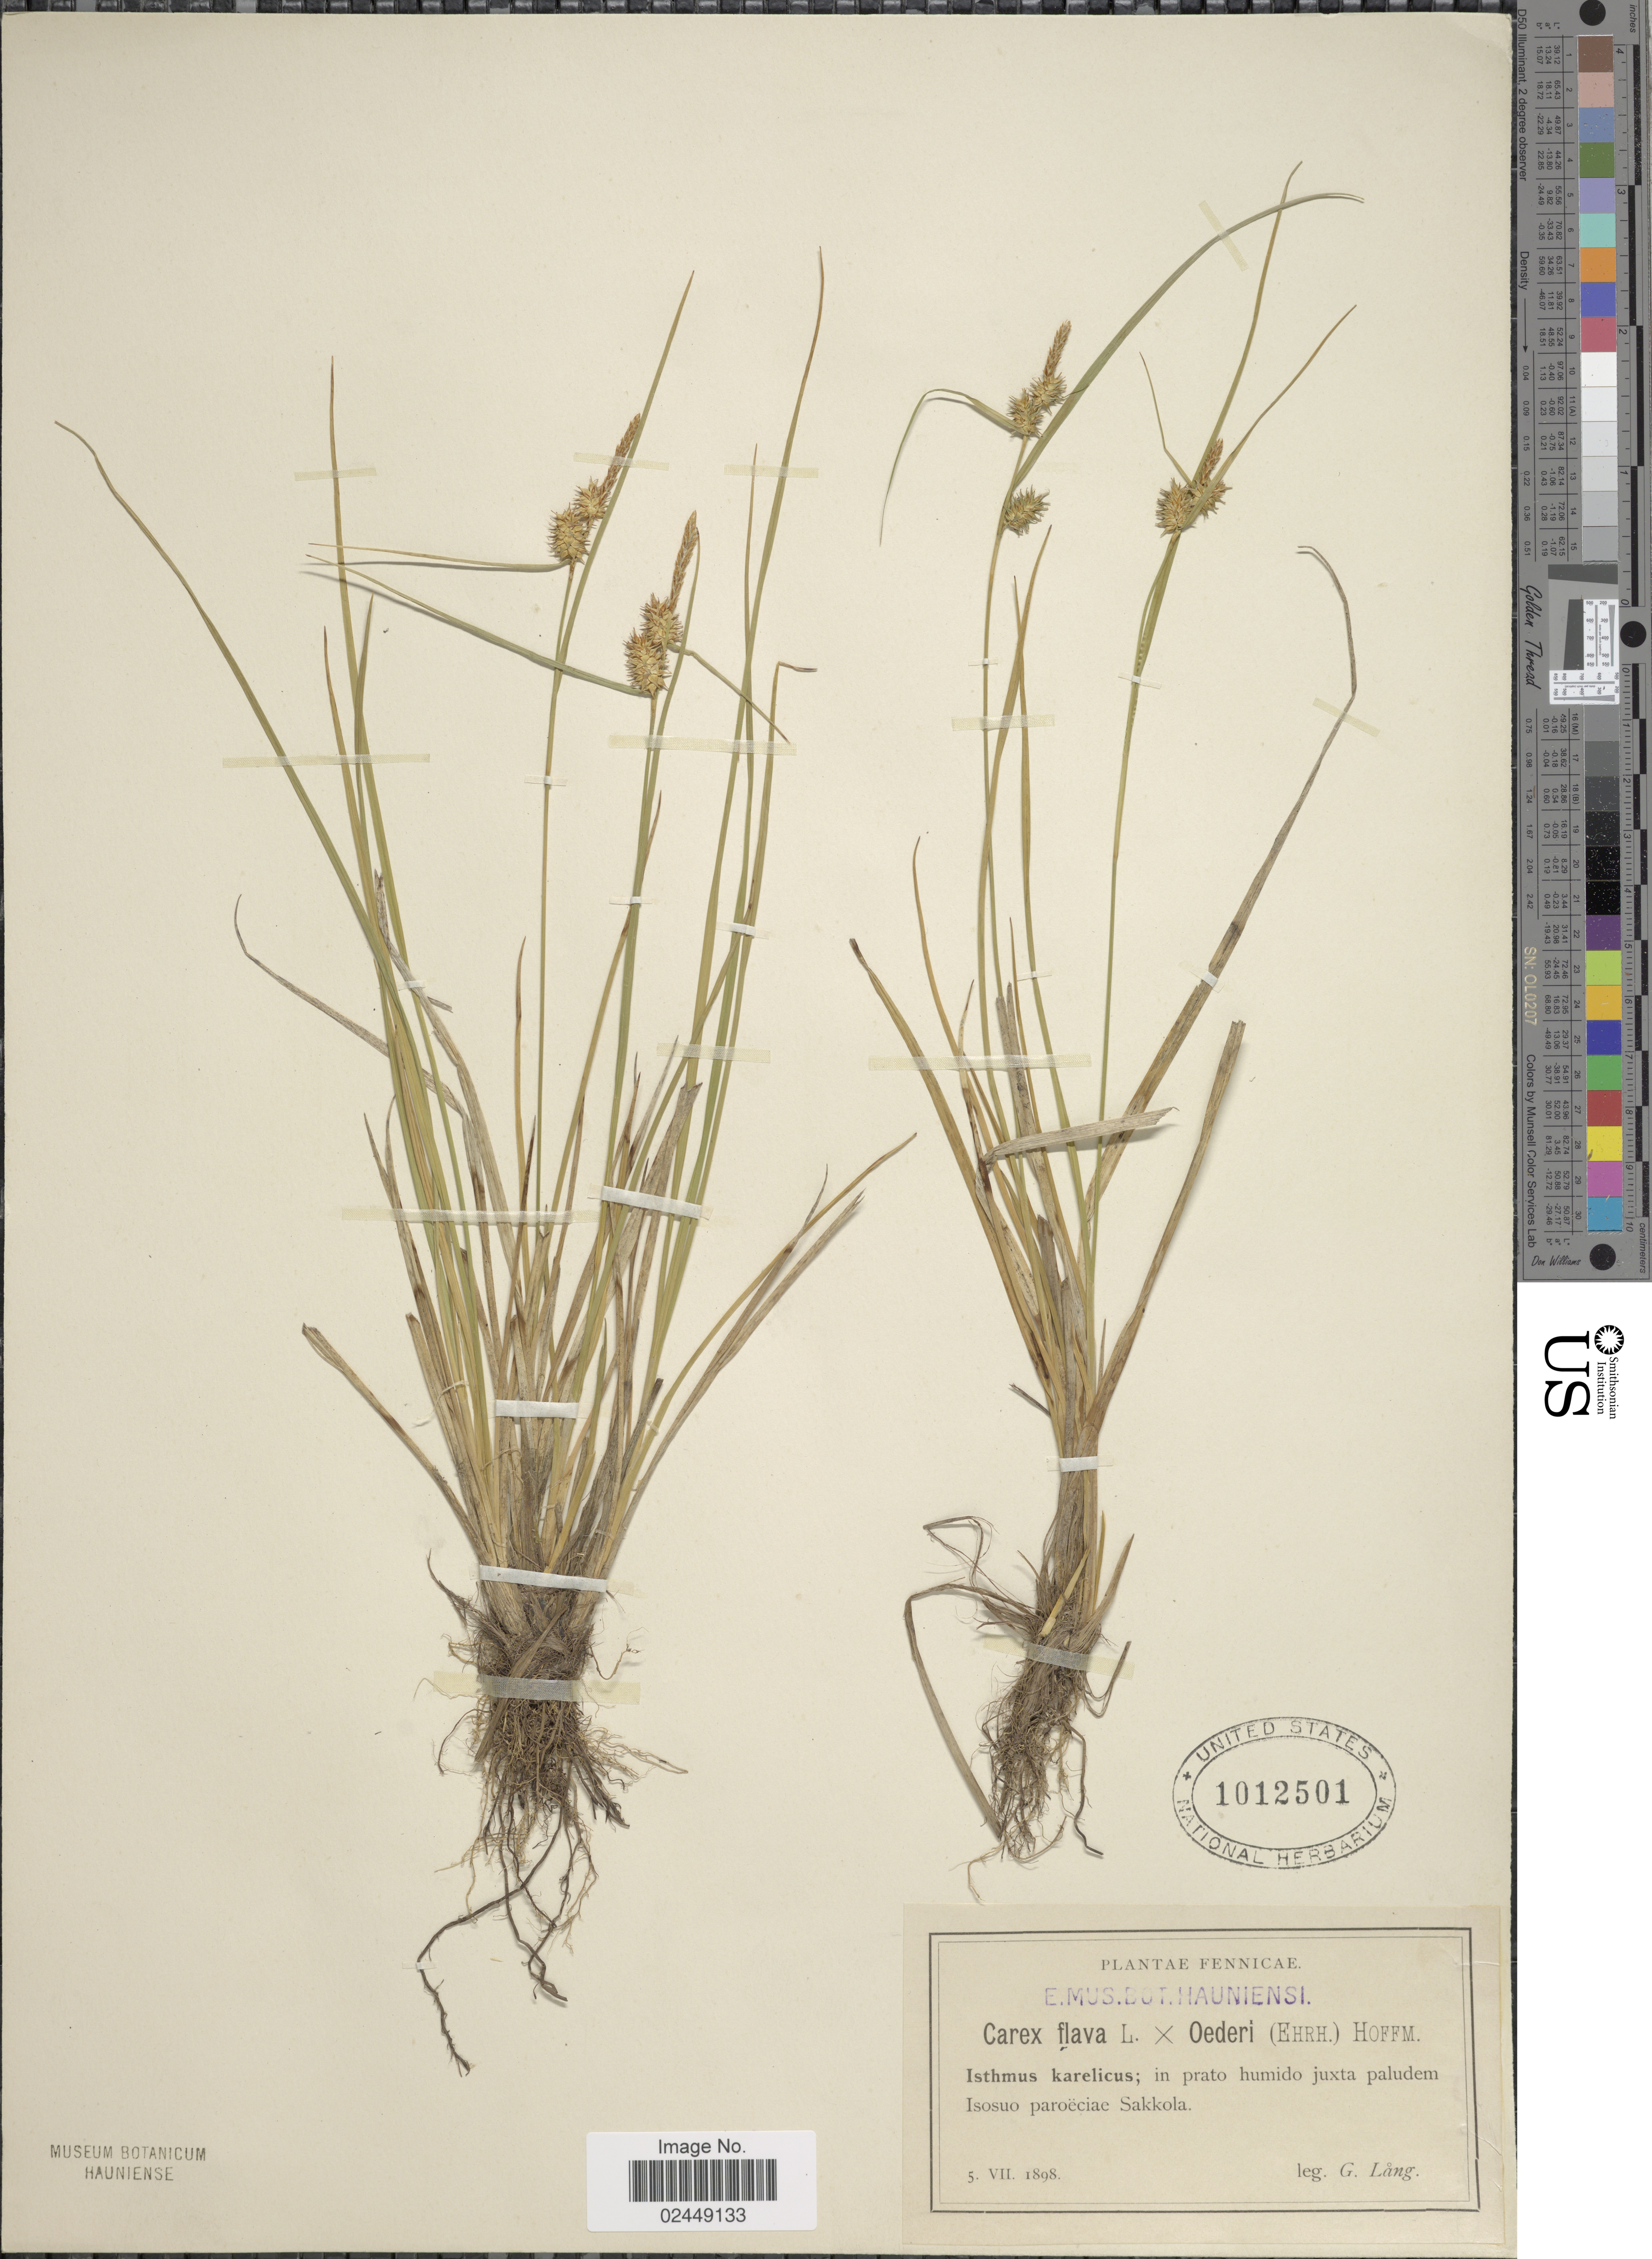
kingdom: Plantae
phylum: Tracheophyta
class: Liliopsida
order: Poales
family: Cyperaceae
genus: Carex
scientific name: Carex flava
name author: L.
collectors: G. Lang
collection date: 1898-07-05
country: Finland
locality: Fennicae, Isthmus karelicus; in prato humido juxta paludem Isosuo paroëciae Sakkola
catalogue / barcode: US 1012501